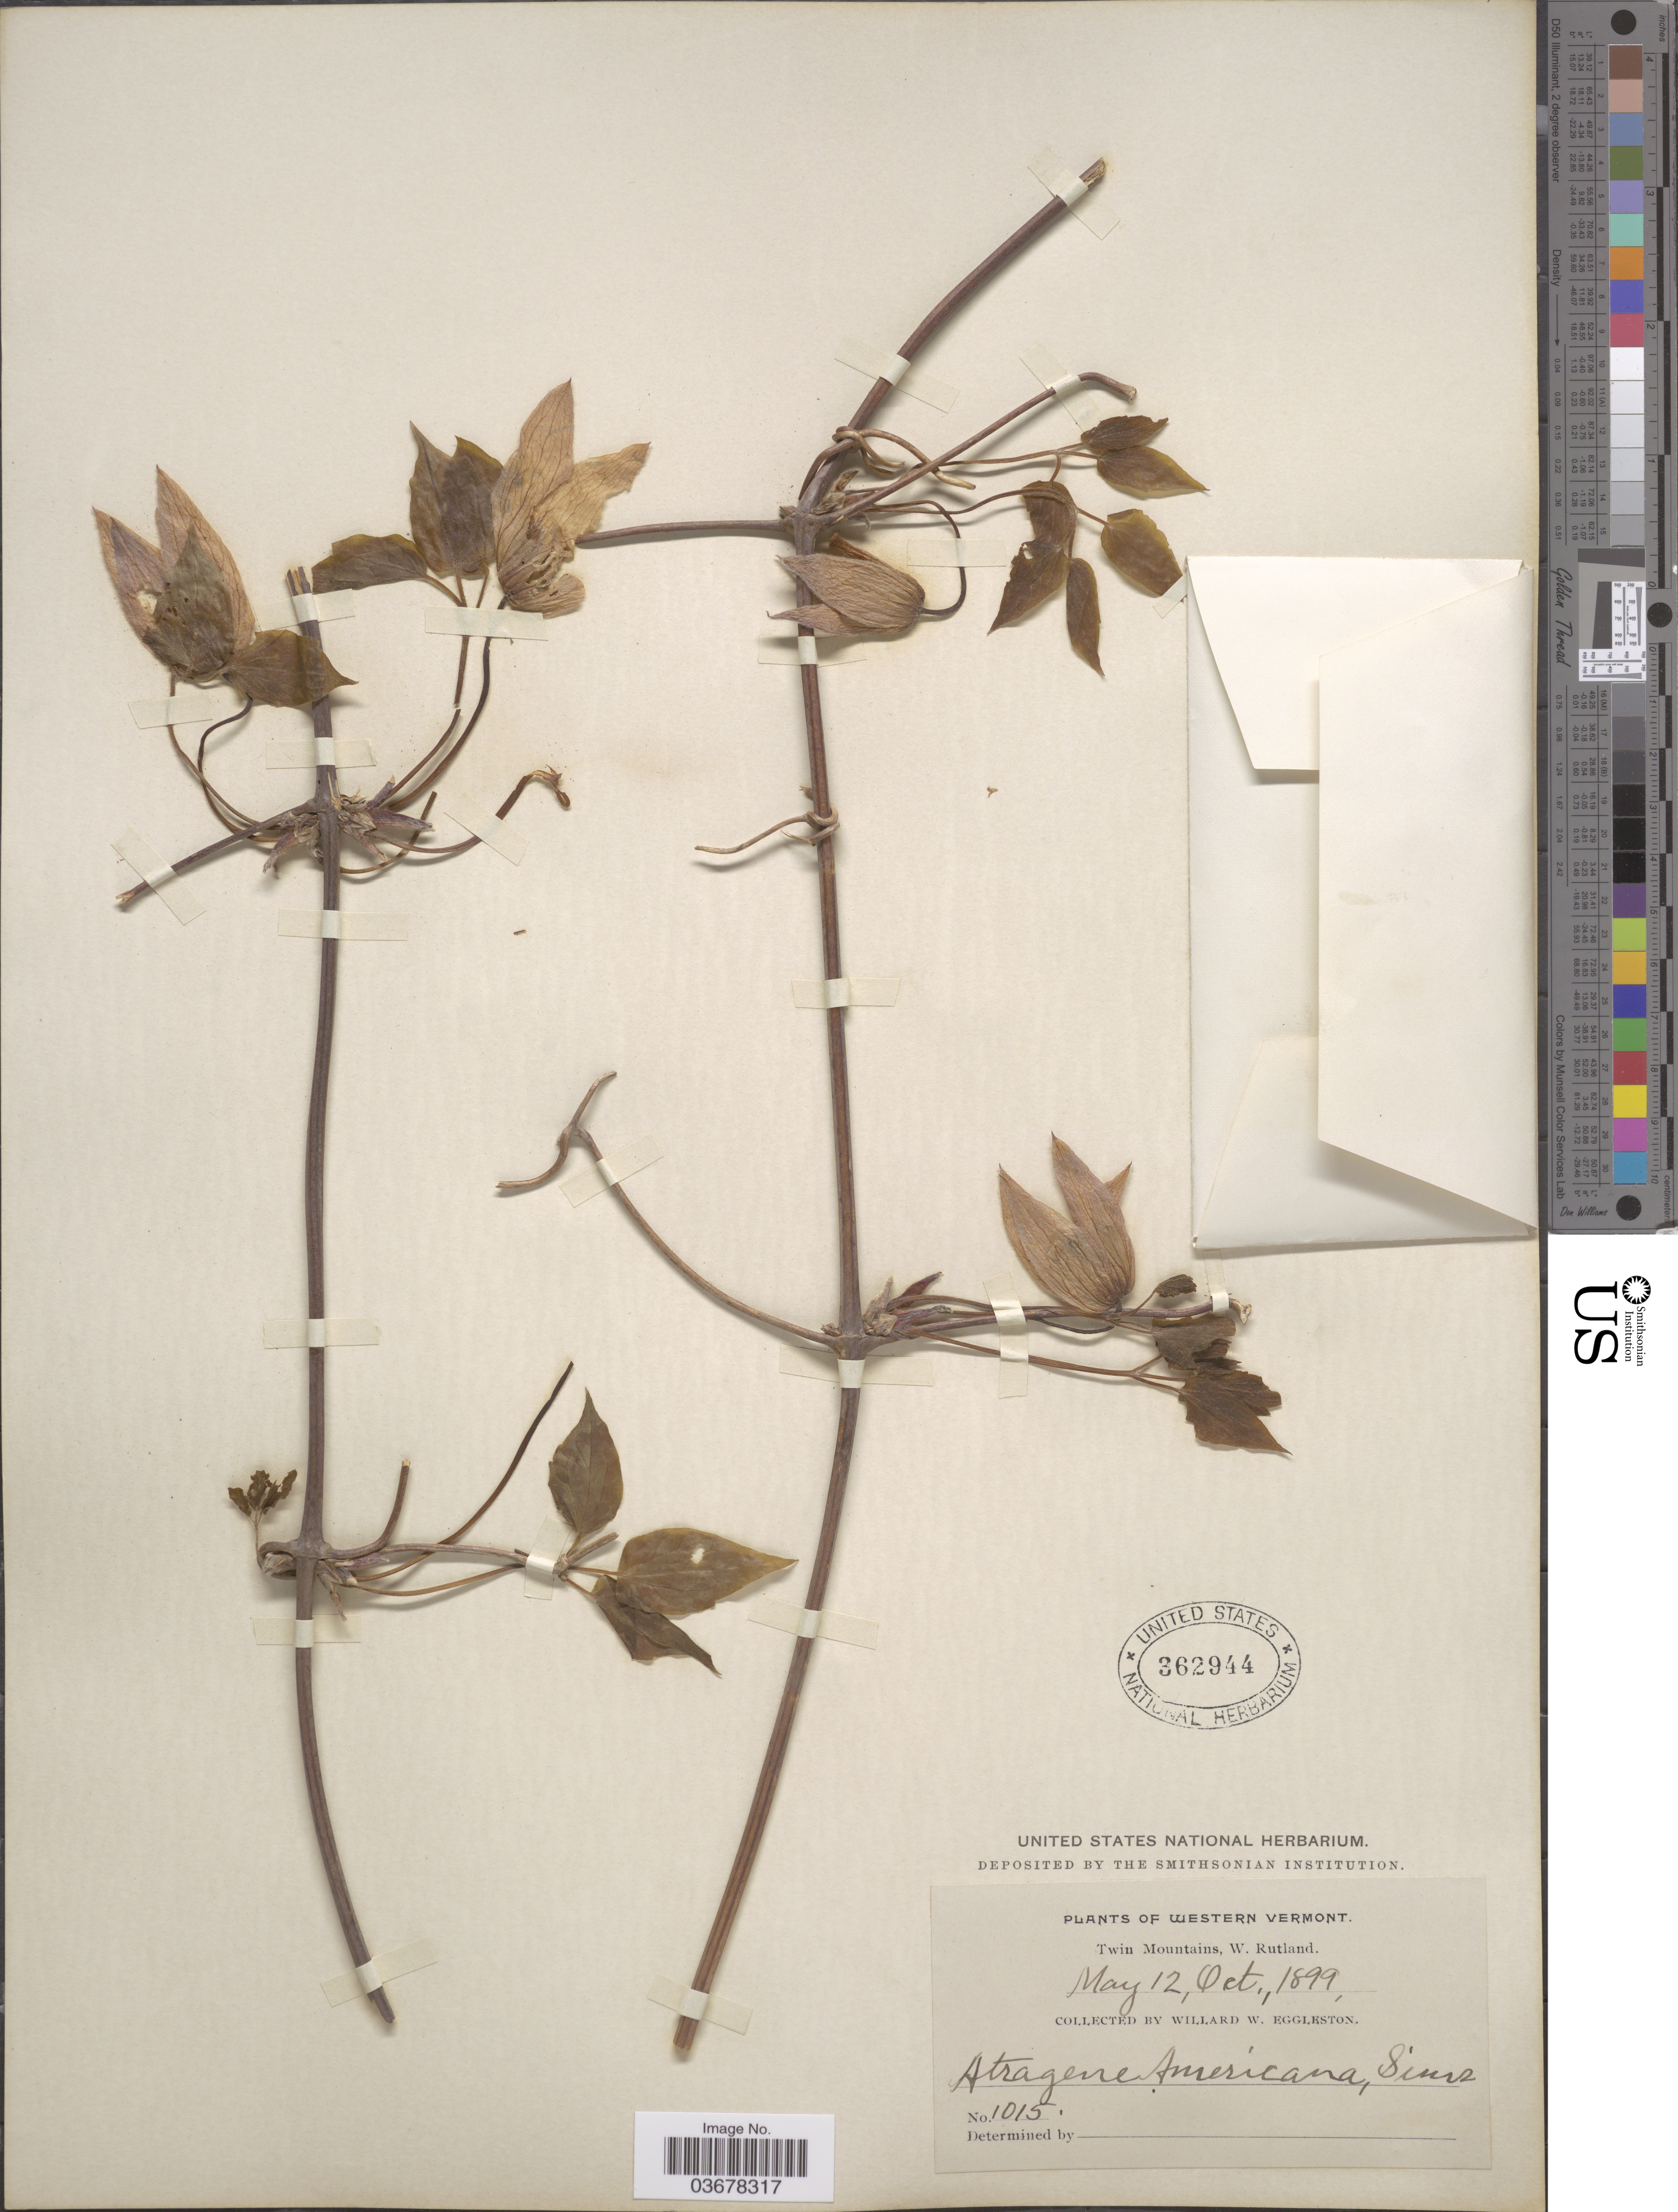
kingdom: Plantae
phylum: Tracheophyta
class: Magnoliopsida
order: Ranunculales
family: Ranunculaceae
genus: Clematis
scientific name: Clematis occidentalis var. occidentalis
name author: (Hornem.) DC.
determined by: Strong, M. T., (US), Smithsonian Institution - National Museum of Natural History (UNITED STATES)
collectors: W. W. Eggleston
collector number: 1015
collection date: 1899-05-12/1899-10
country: United States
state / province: Vermont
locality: Western Vermont. Twin Mountains, W. Rutland.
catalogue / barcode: US 362944